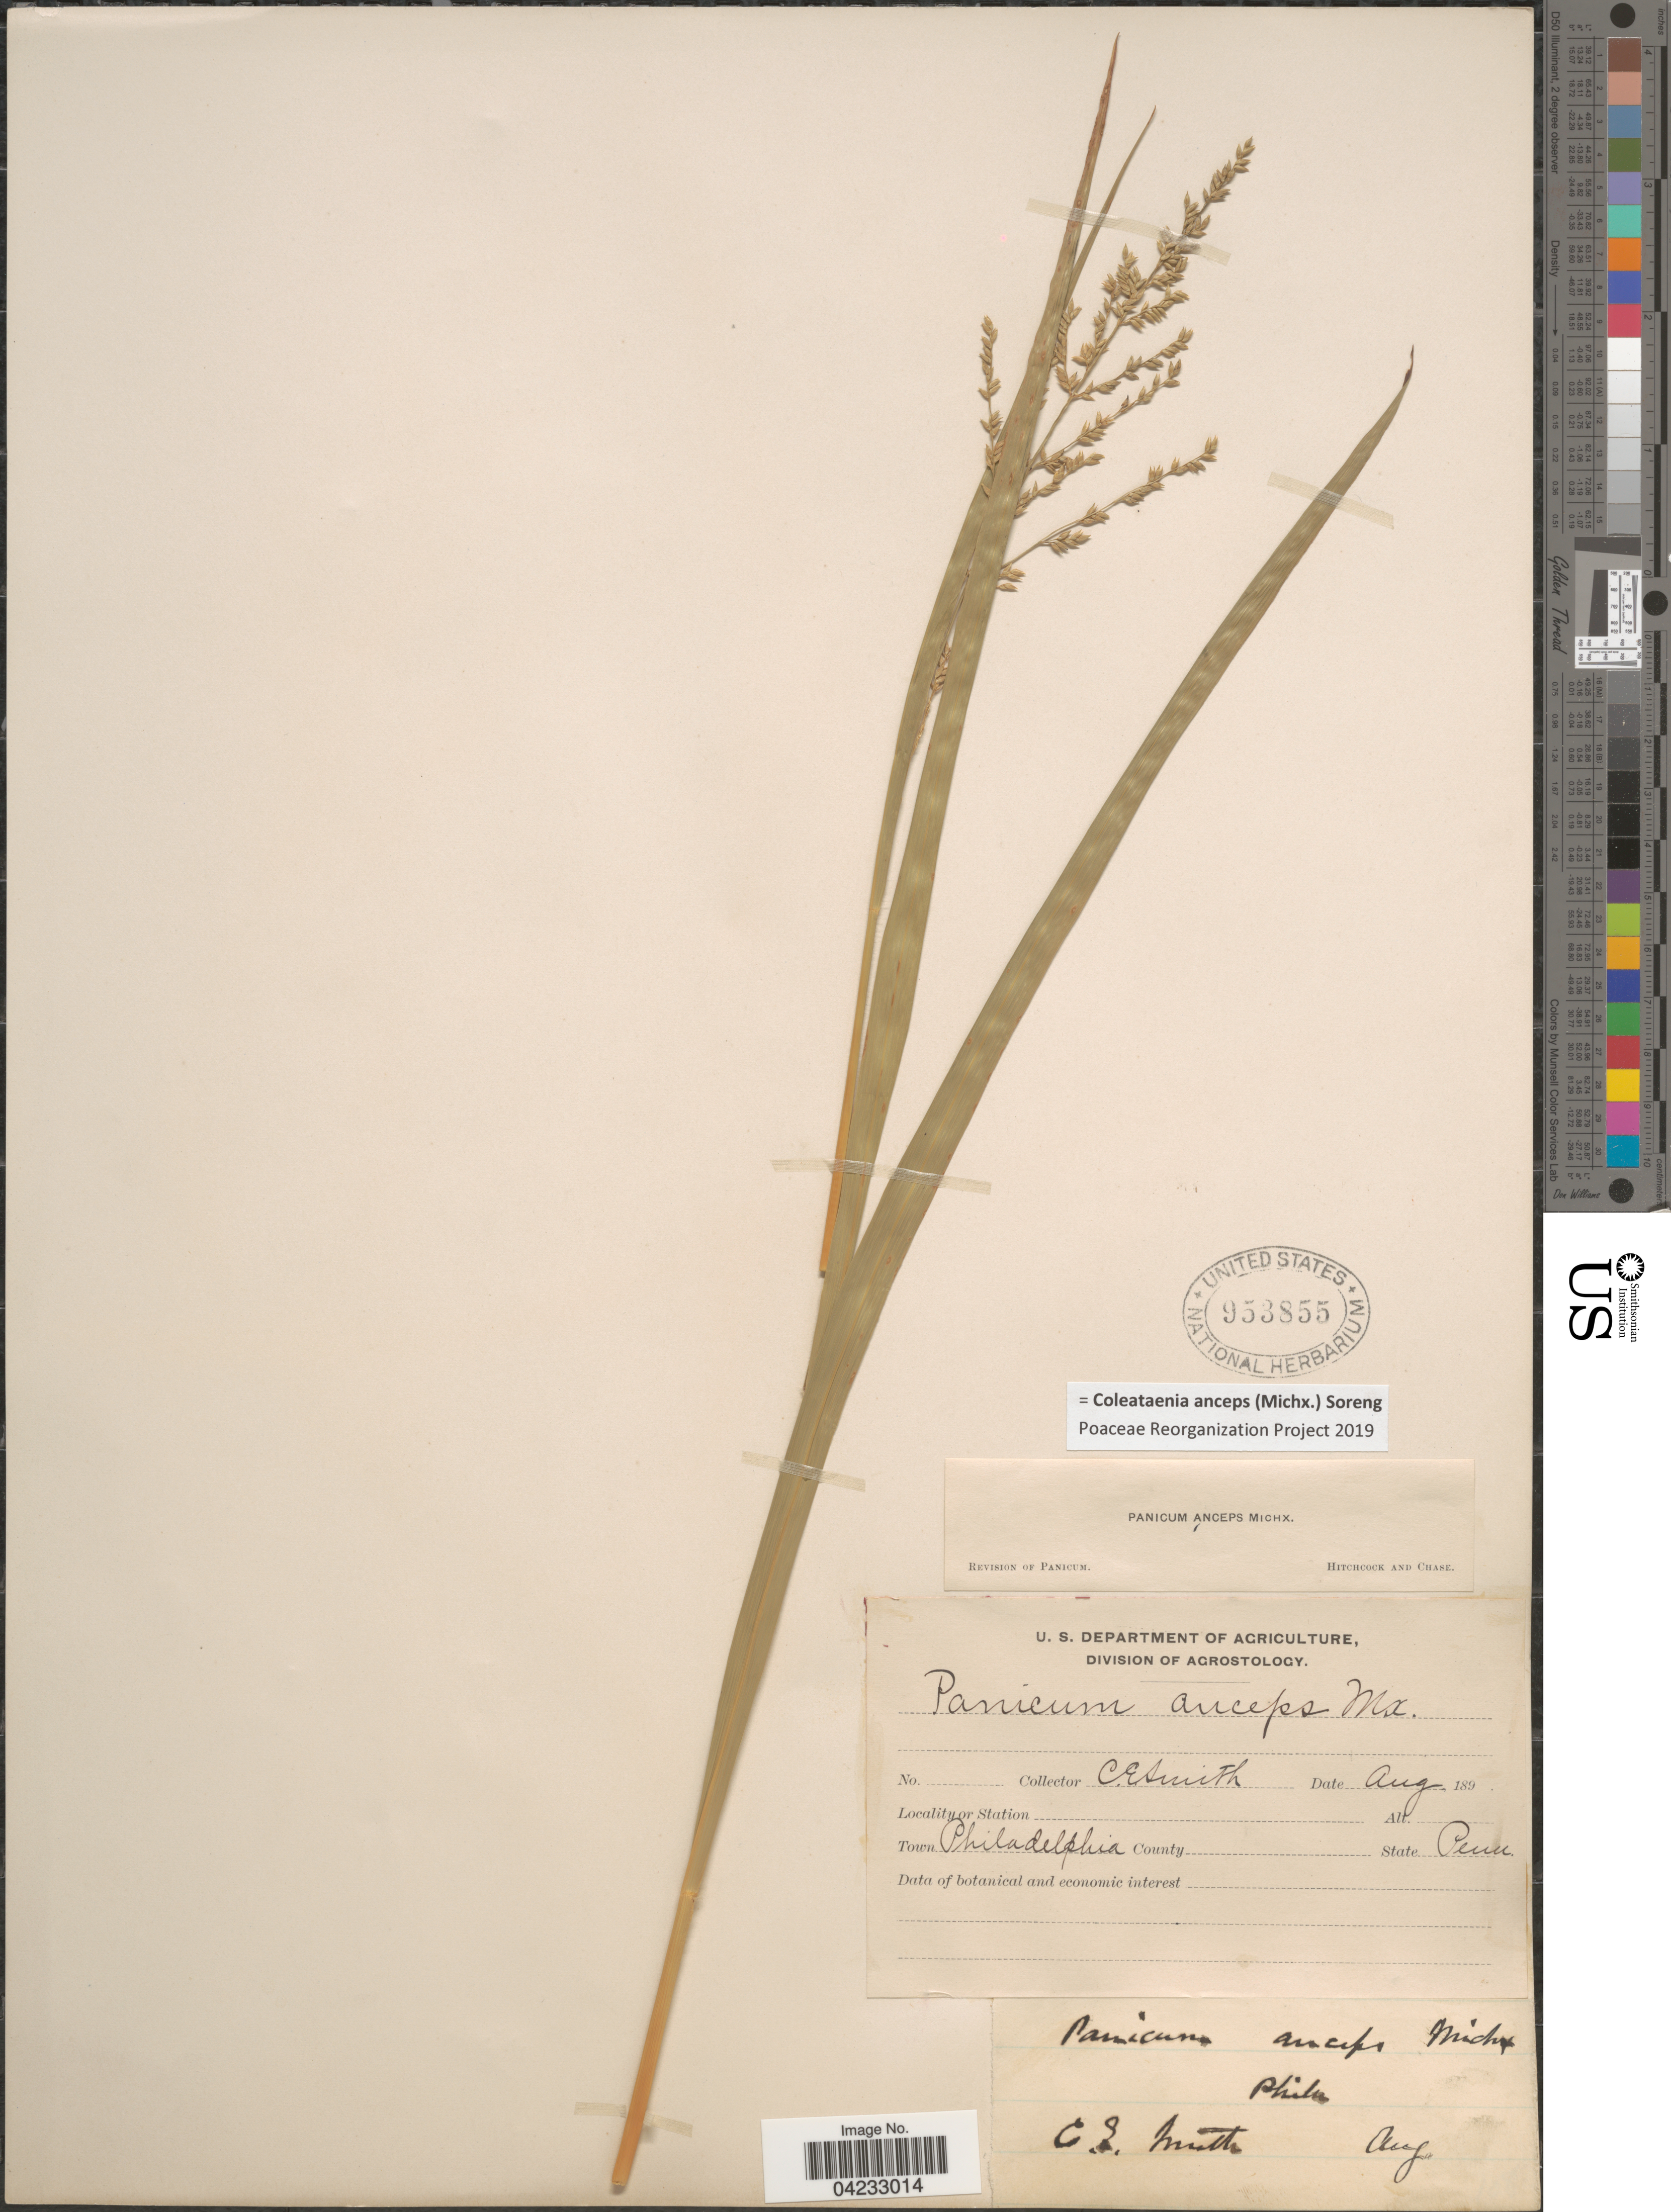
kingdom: Plantae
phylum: Tracheophyta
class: Liliopsida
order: Poales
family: Poaceae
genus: Coleataenia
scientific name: Coleataenia anceps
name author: (Michx.) Soreng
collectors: C. E. Smith Jr.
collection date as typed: Aug. 189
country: United States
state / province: Pennsylvania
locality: Town Philadelphia.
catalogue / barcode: US 953855